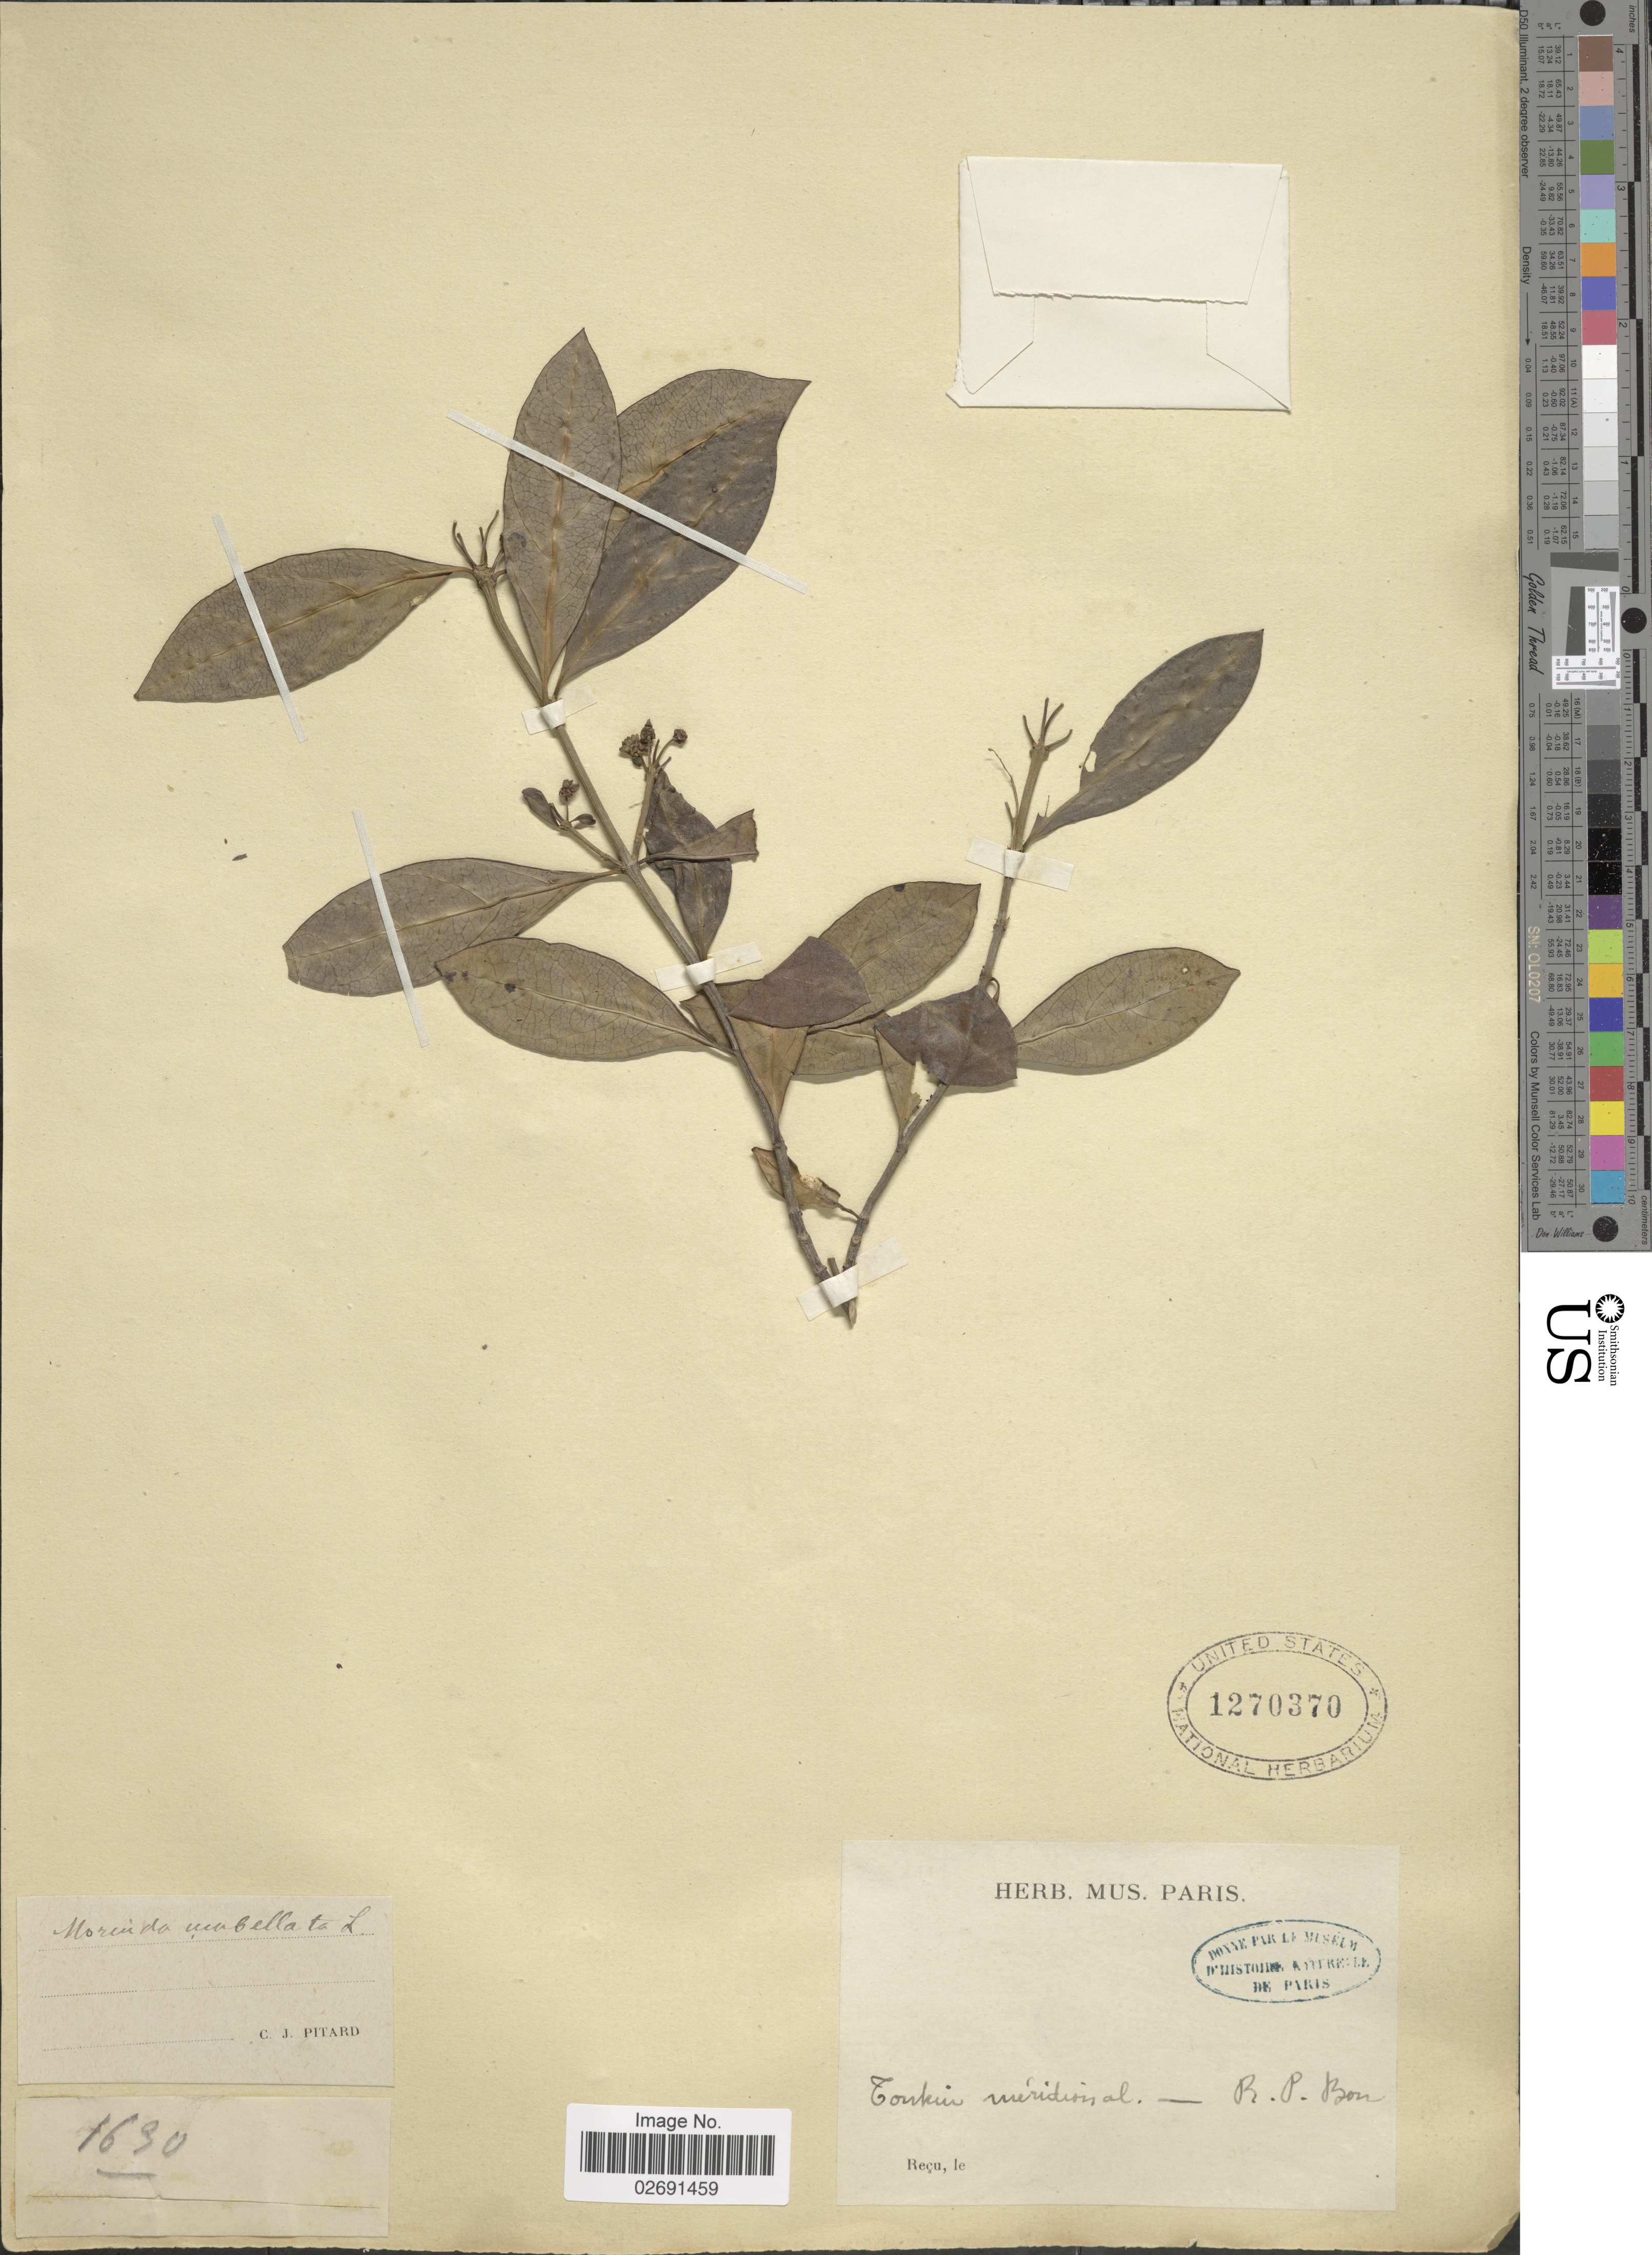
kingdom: Plantae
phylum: Tracheophyta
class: Magnoliopsida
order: Gentianales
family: Rubiaceae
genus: Gynochthodes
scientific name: Gynochthodes umbellata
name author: (L.) Razafim. & B. Bremer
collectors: R. Bon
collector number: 1630?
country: Vietnam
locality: Tonkin rivieridion al [interpreted]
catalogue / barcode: US 1270370